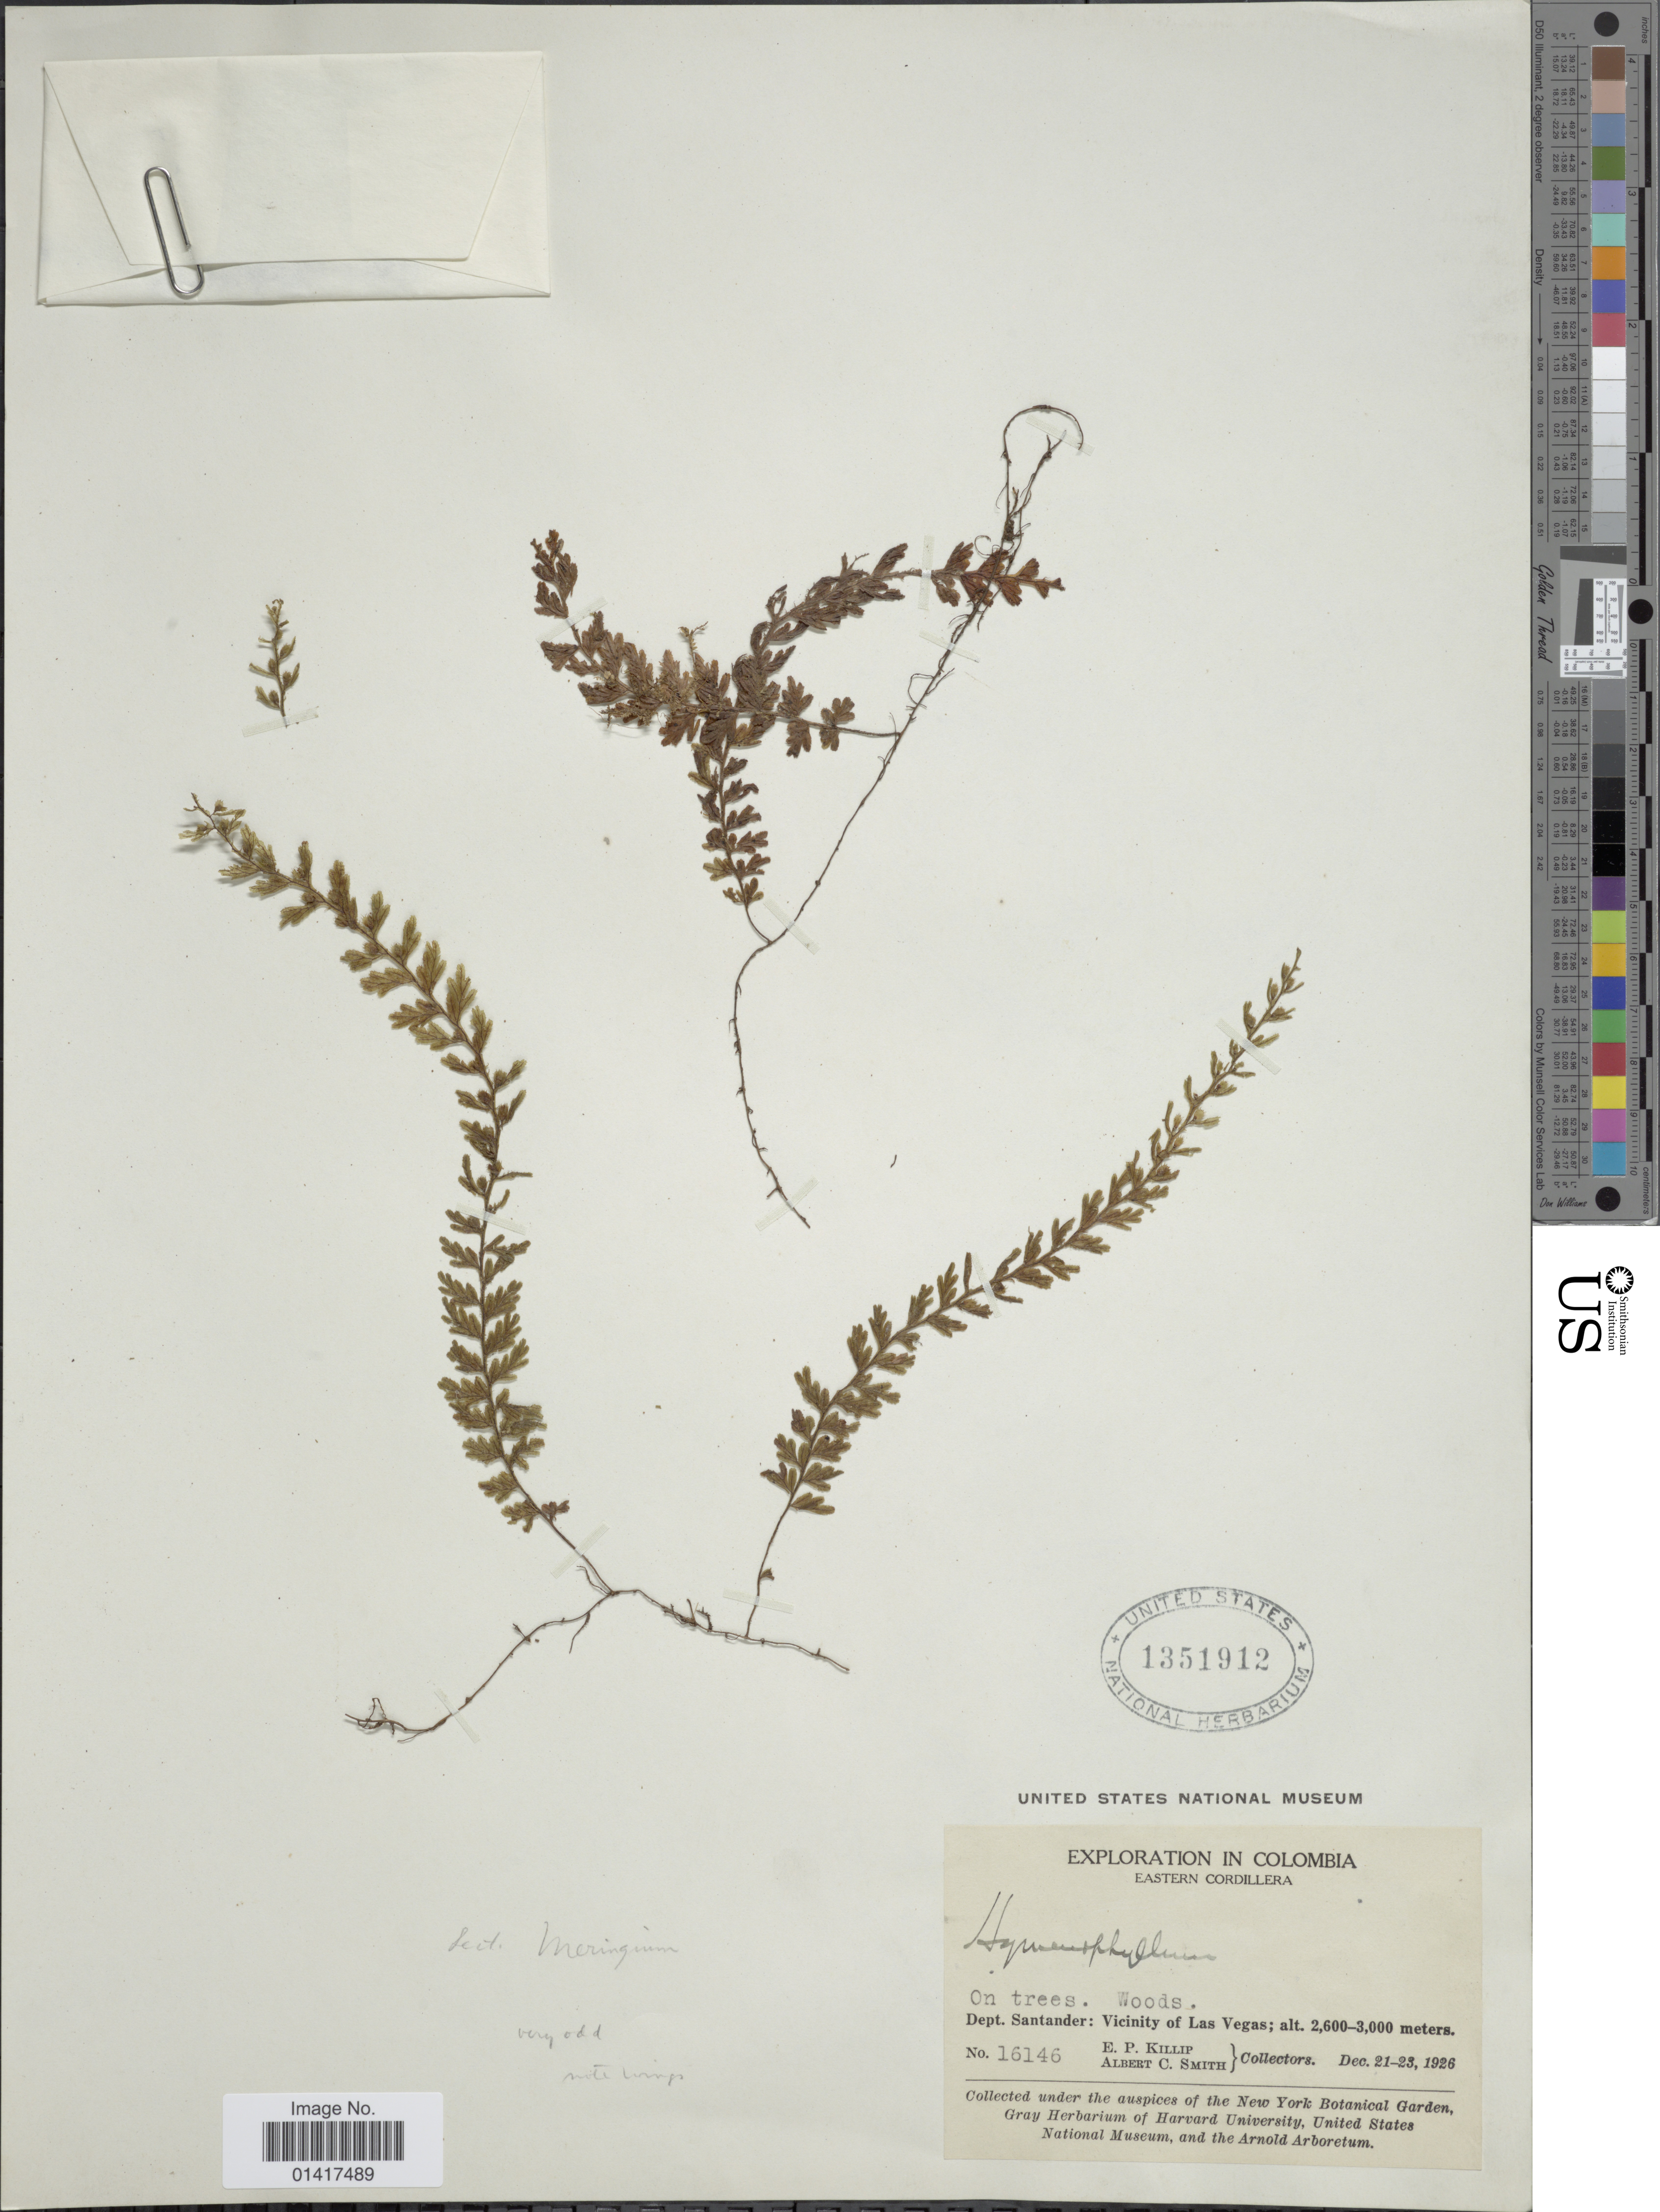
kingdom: Plantae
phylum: Tracheophyta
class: Polypodiopsida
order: Hymenophyllales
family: Hymenophyllaceae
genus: Hymenophyllum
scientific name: Hymenophyllum sp.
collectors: E. P. Killip & A. C. Smith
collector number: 16146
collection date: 1926-12-21/1926-12-23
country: Colombia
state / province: Santander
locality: Eastern Cordillera. Dept. Santander: Vicinity of Las Vegas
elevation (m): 2600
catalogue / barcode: US 1351912